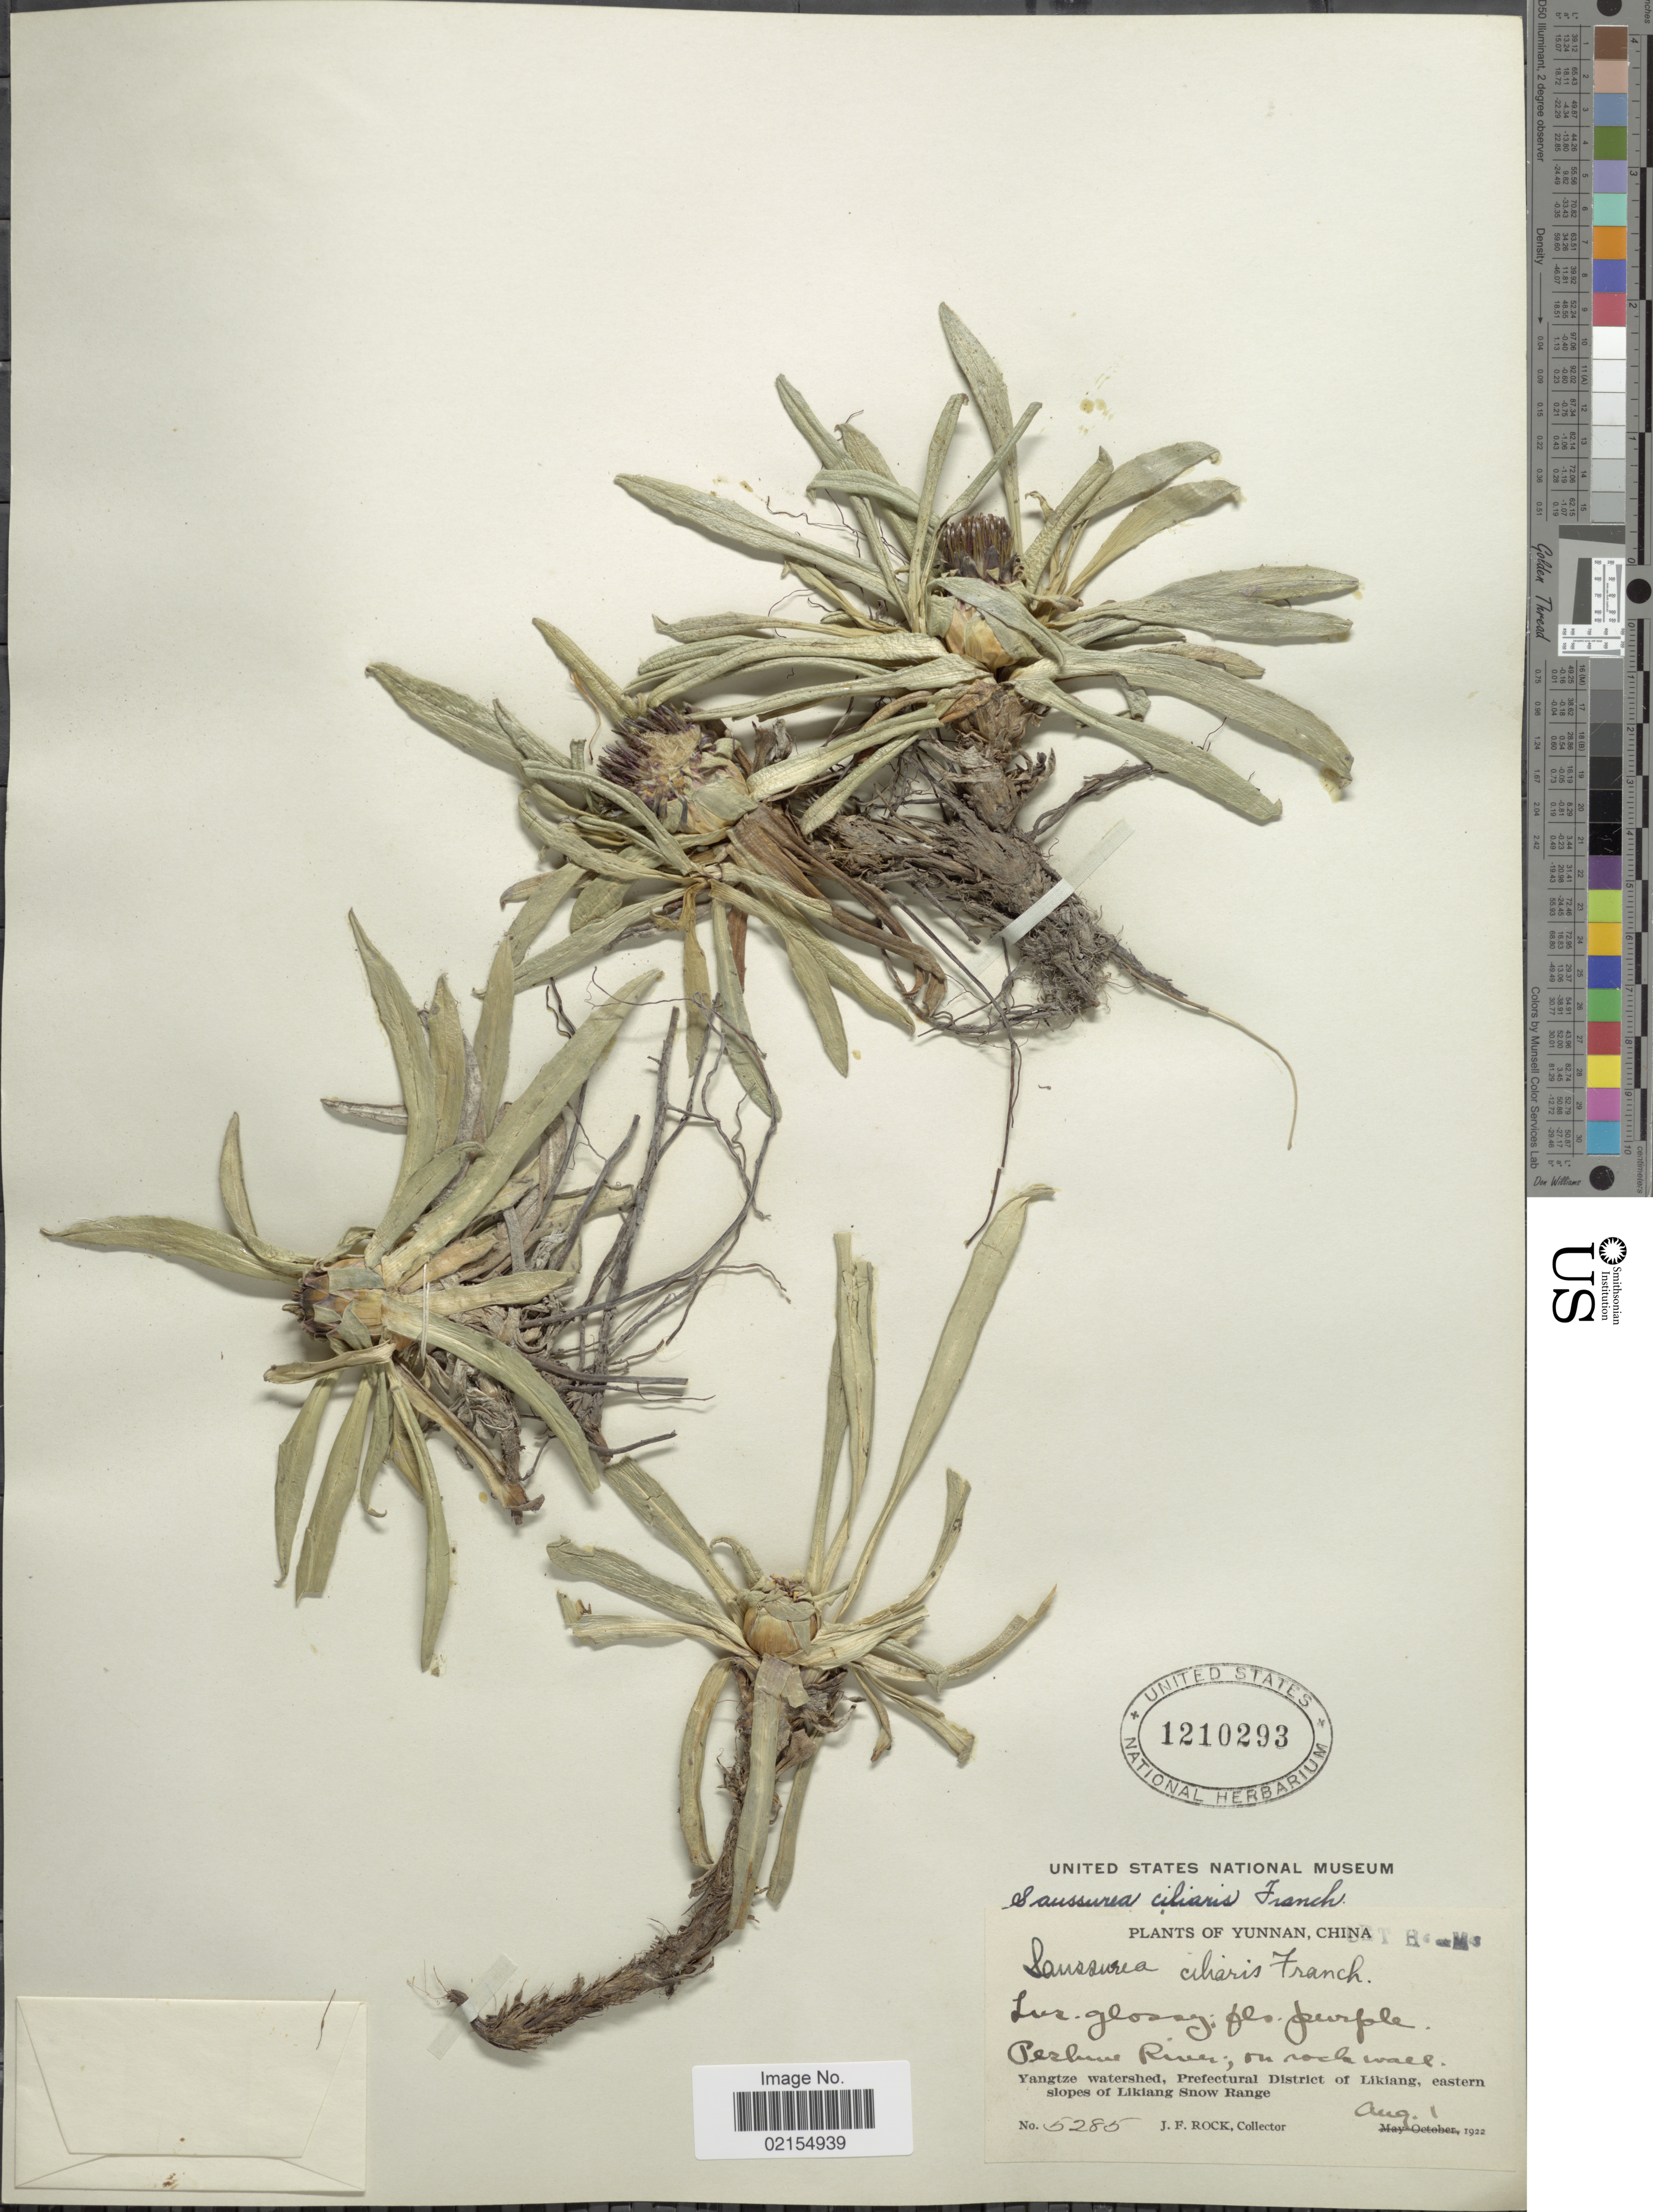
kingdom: Plantae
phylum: Tracheophyta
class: Magnoliopsida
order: Asterales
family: Asteraceae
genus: Saussurea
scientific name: Saussurea ciliaris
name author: Franch.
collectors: J. Rock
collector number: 5285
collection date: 1922-08-01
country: China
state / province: Yunnan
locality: Yunnan, China, Yangtze watershed, Prefectural District of Likiang, eastern slopes of Likiang Snow Range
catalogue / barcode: US 1210293